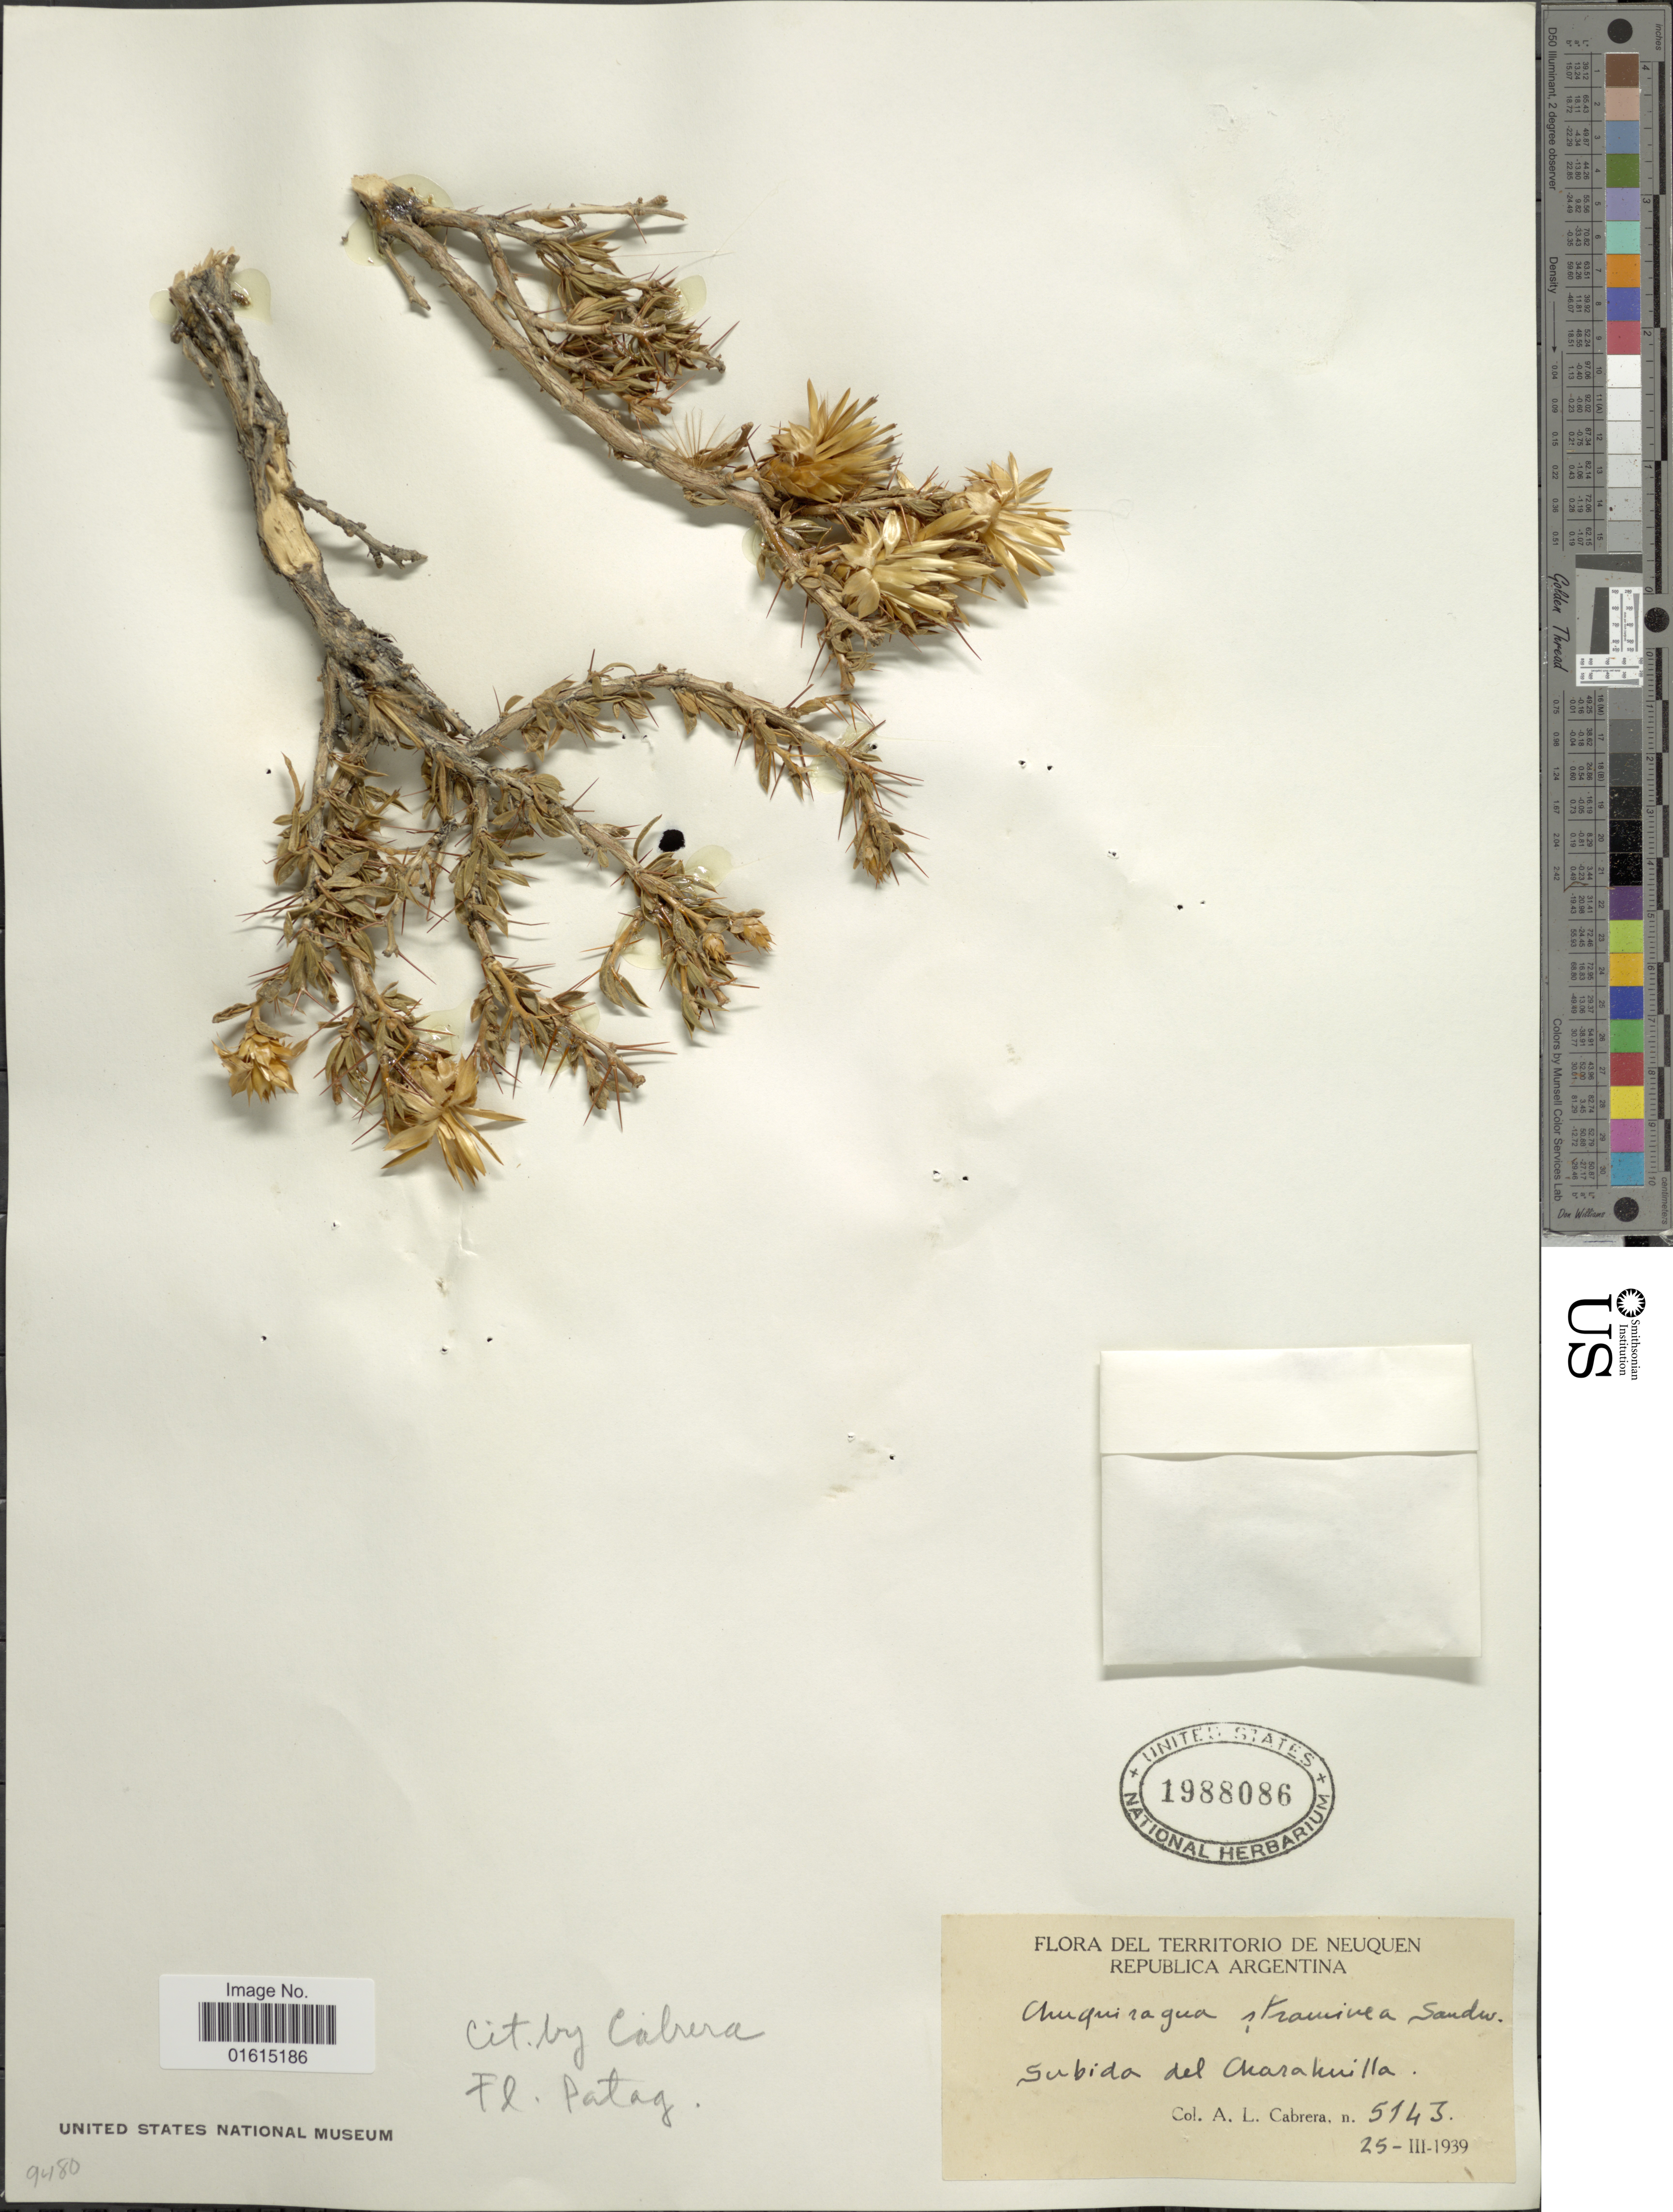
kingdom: Plantae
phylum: Tracheophyta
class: Magnoliopsida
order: Asterales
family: Asteraceae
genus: Chuquiraga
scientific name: Chuquiraga straminea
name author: Sandwith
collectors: A. L. Cabrera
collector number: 5143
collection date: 1939-03-25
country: Argentina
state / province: Neuquen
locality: Subida del Charahuilla.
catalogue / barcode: US 1988086